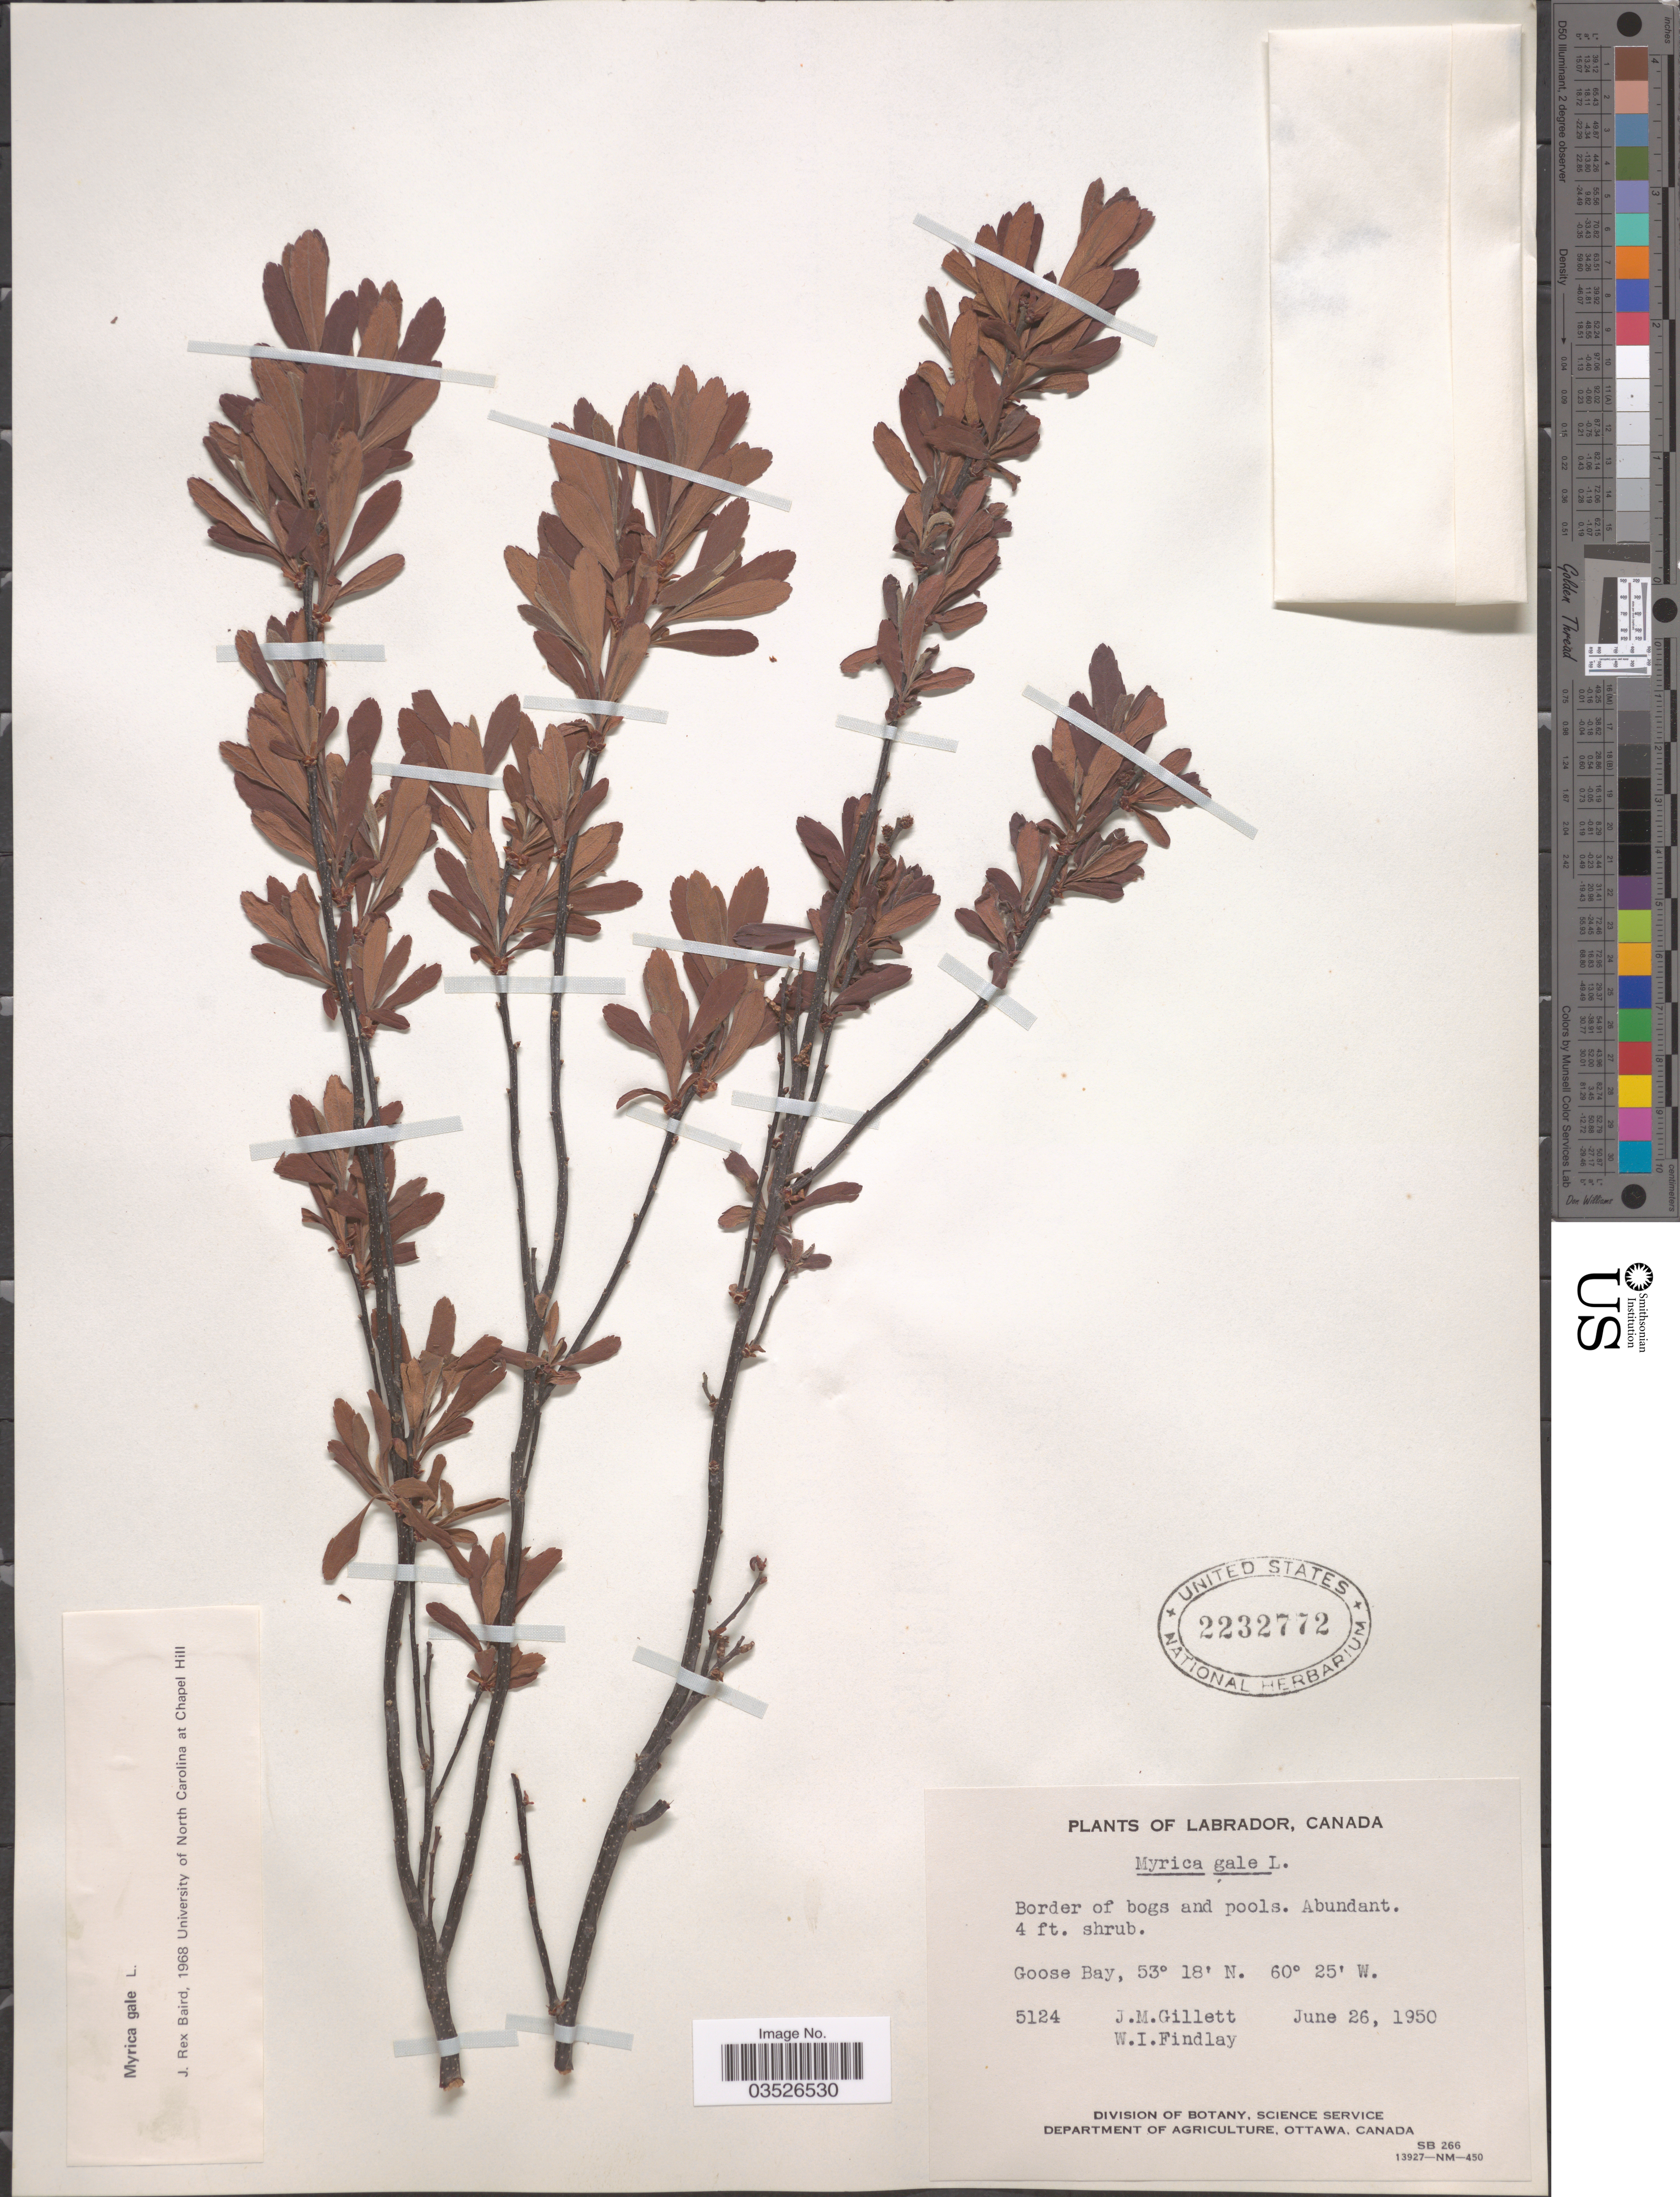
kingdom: Plantae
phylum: Tracheophyta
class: Magnoliopsida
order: Fagales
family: Myricaceae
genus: Myrica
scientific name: Myrica gale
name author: L.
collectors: J. M. Gillett & W. Findlay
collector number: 5124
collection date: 1950-06-26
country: Canada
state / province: Newfoundland and Labrador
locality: Labrador. Goose Bay.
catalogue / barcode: US 2232772